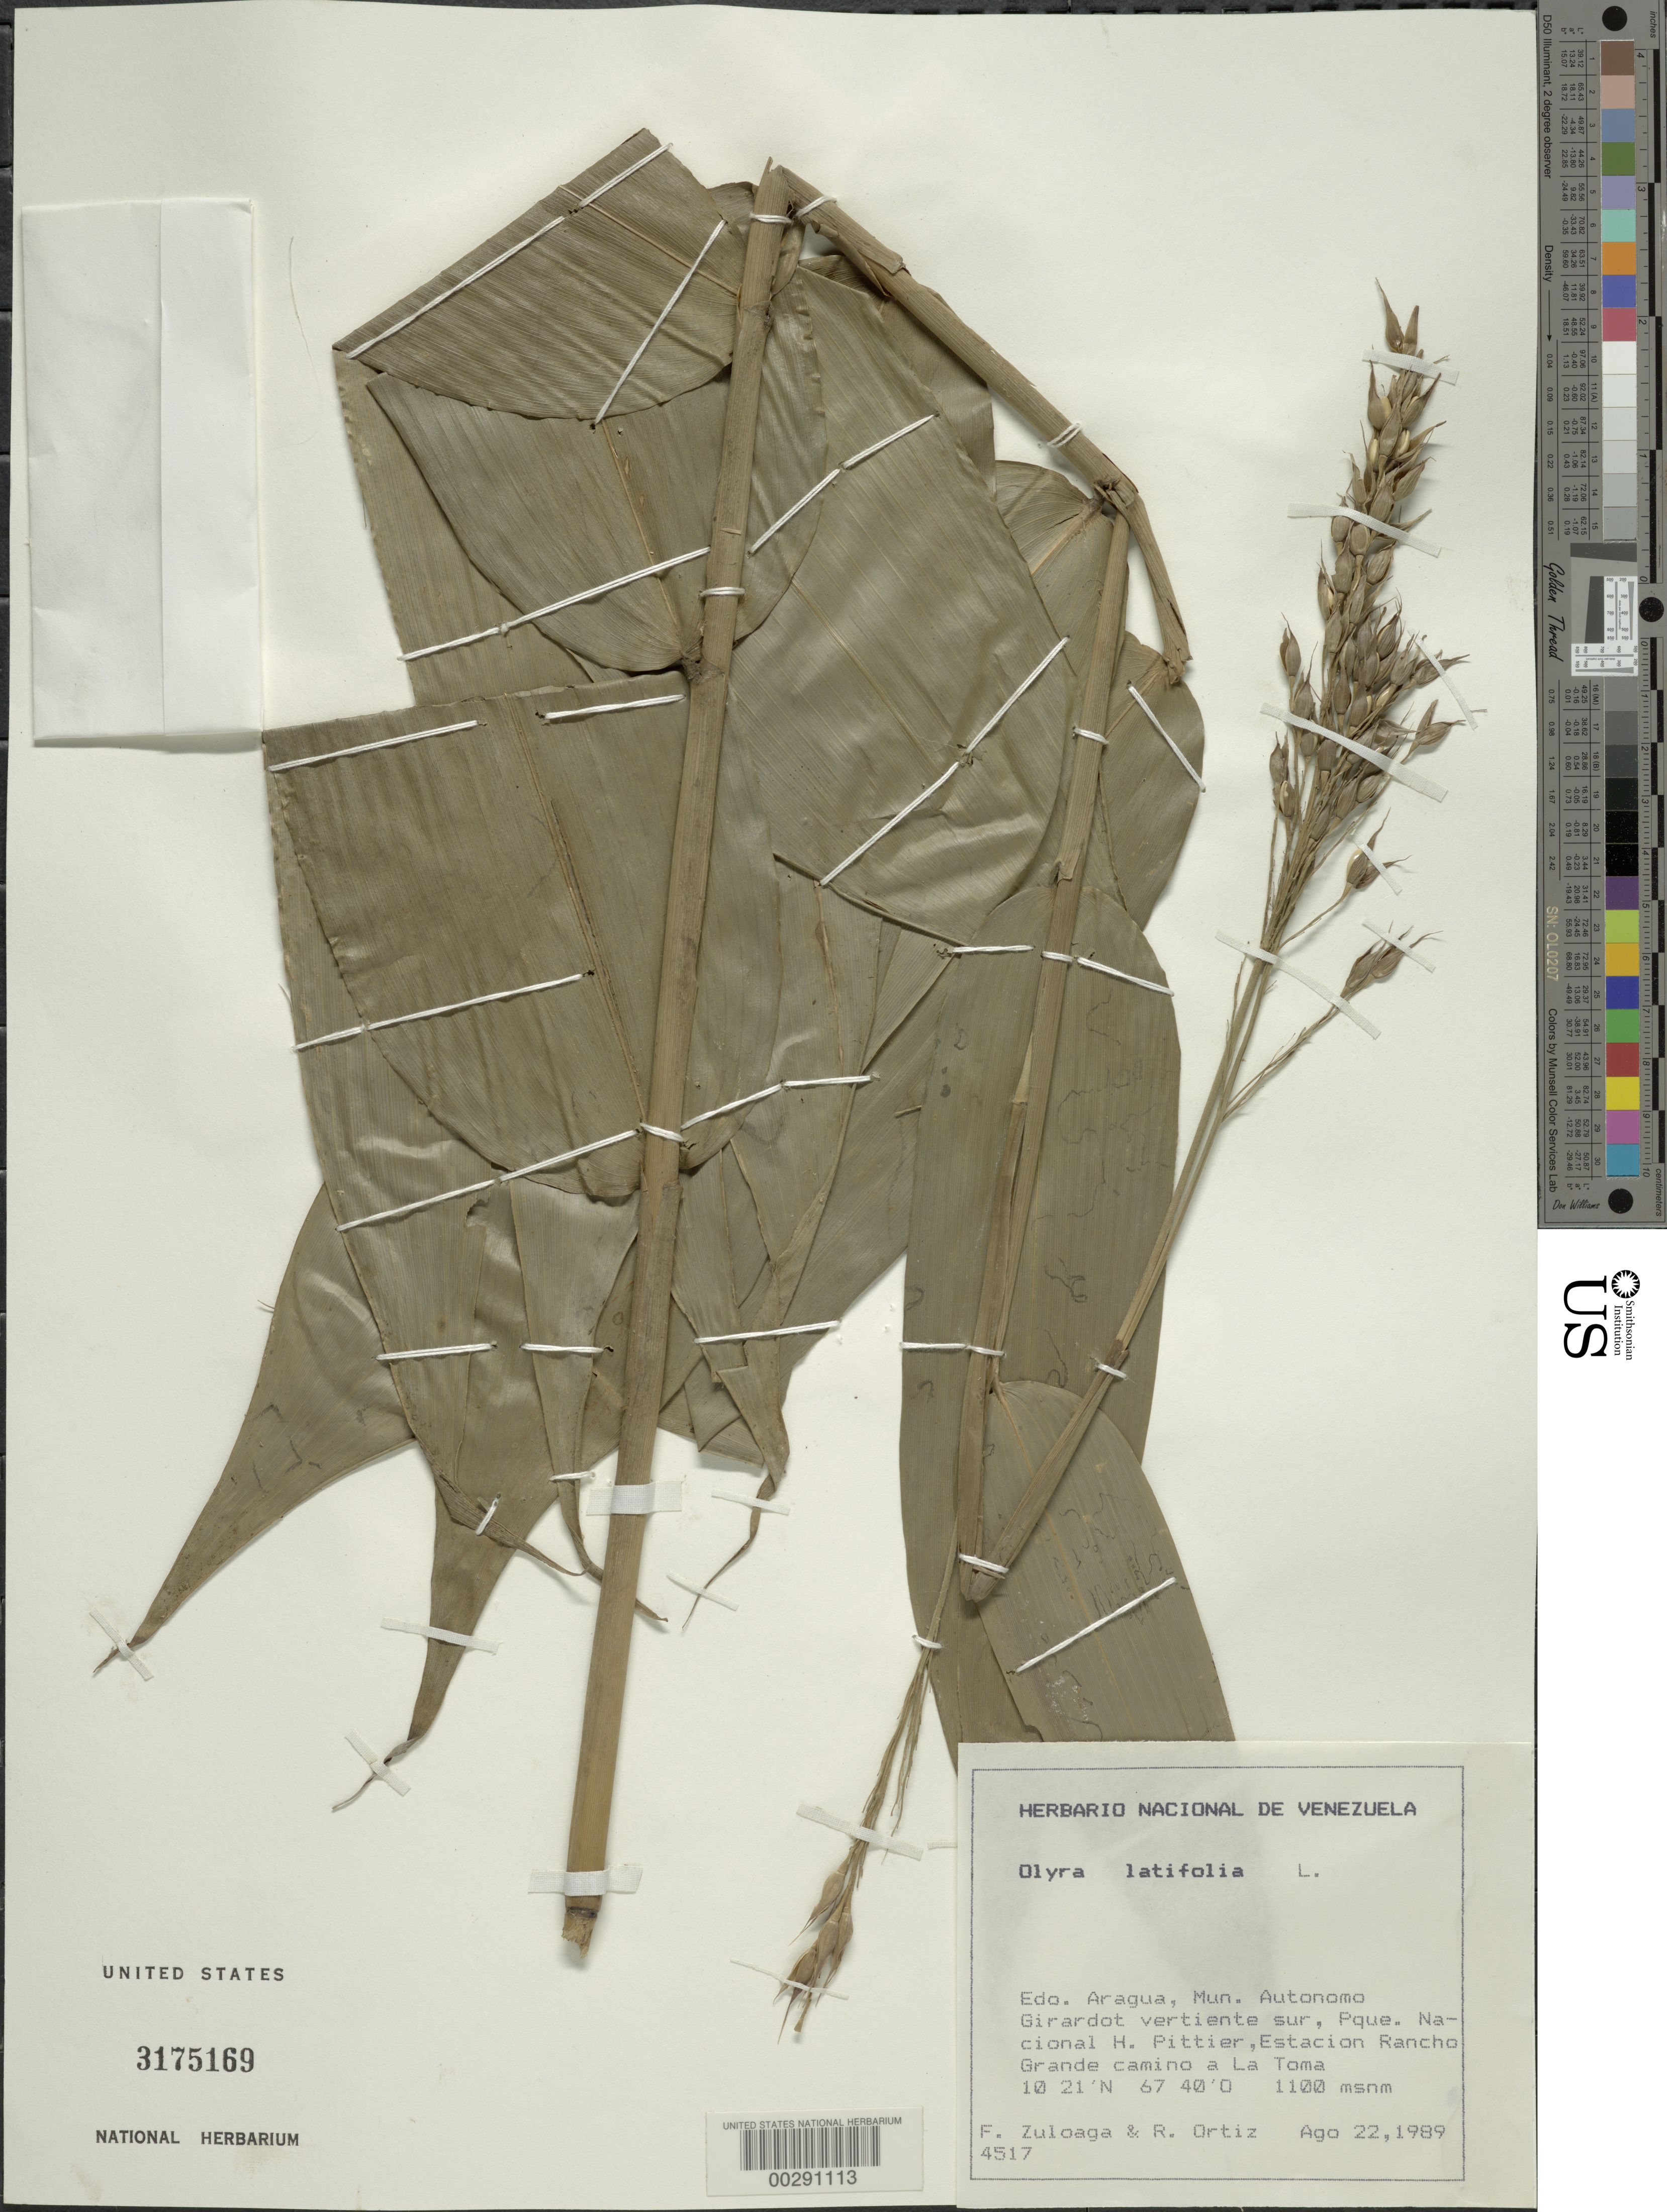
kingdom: Plantae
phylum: Tracheophyta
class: Liliopsida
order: Poales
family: Poaceae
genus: Olyra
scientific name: Olyra latifolia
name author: L.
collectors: F. O. Zuloaga & R. del C. Ortiz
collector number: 4517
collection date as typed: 22 Aug 1989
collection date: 1989-08-22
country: Venezuela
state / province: Aragua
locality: Southern slope, Parque Nacional H. Pittier, Estacion Rancho Grande road la Toma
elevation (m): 1100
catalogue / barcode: US 3175169